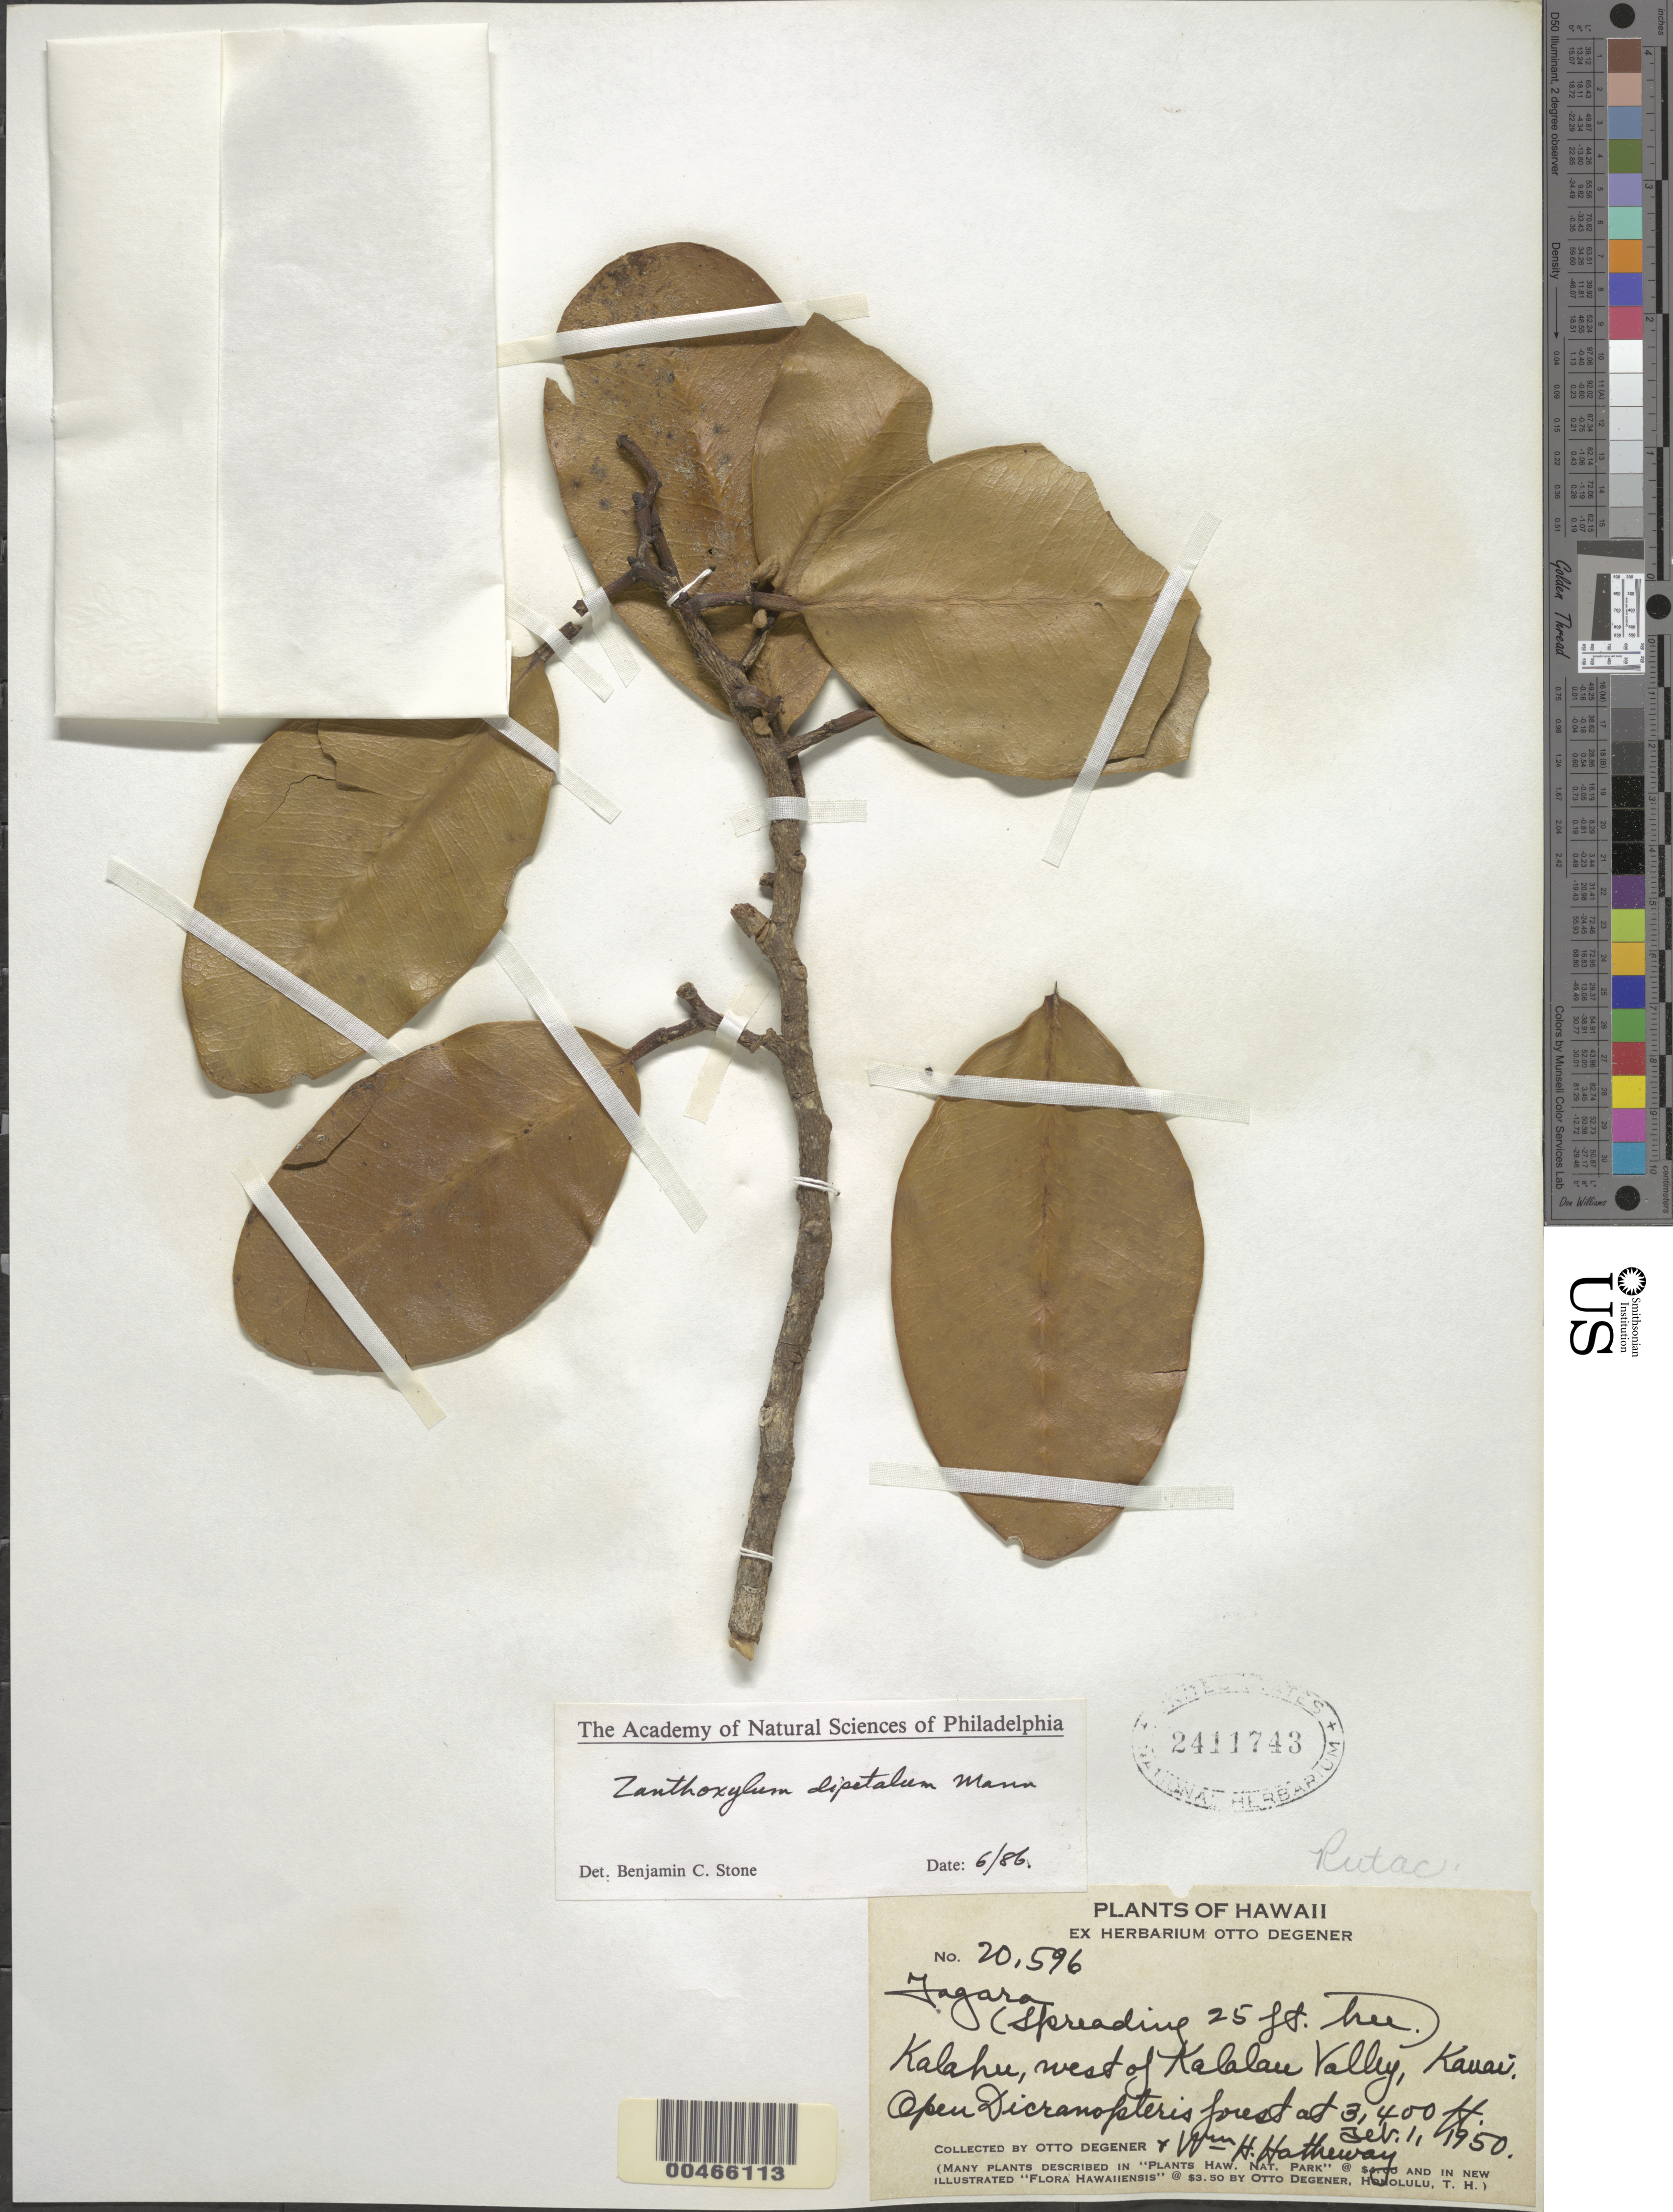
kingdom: Plantae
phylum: Tracheophyta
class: Magnoliopsida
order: Sapindales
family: Rutaceae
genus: Zanthoxylum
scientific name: Zanthoxylum dipetalum var. dipetalum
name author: H. Mann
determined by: Stone, Benjamin C.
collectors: O. Degener & W. H. Hatheway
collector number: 20596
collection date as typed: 1 Feb 1950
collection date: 1950-02-01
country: United States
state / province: Hawaii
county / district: Kauai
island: Kaua'i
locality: Kalahu, W of Kalalau Valley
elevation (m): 1036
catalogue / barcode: US 2411743